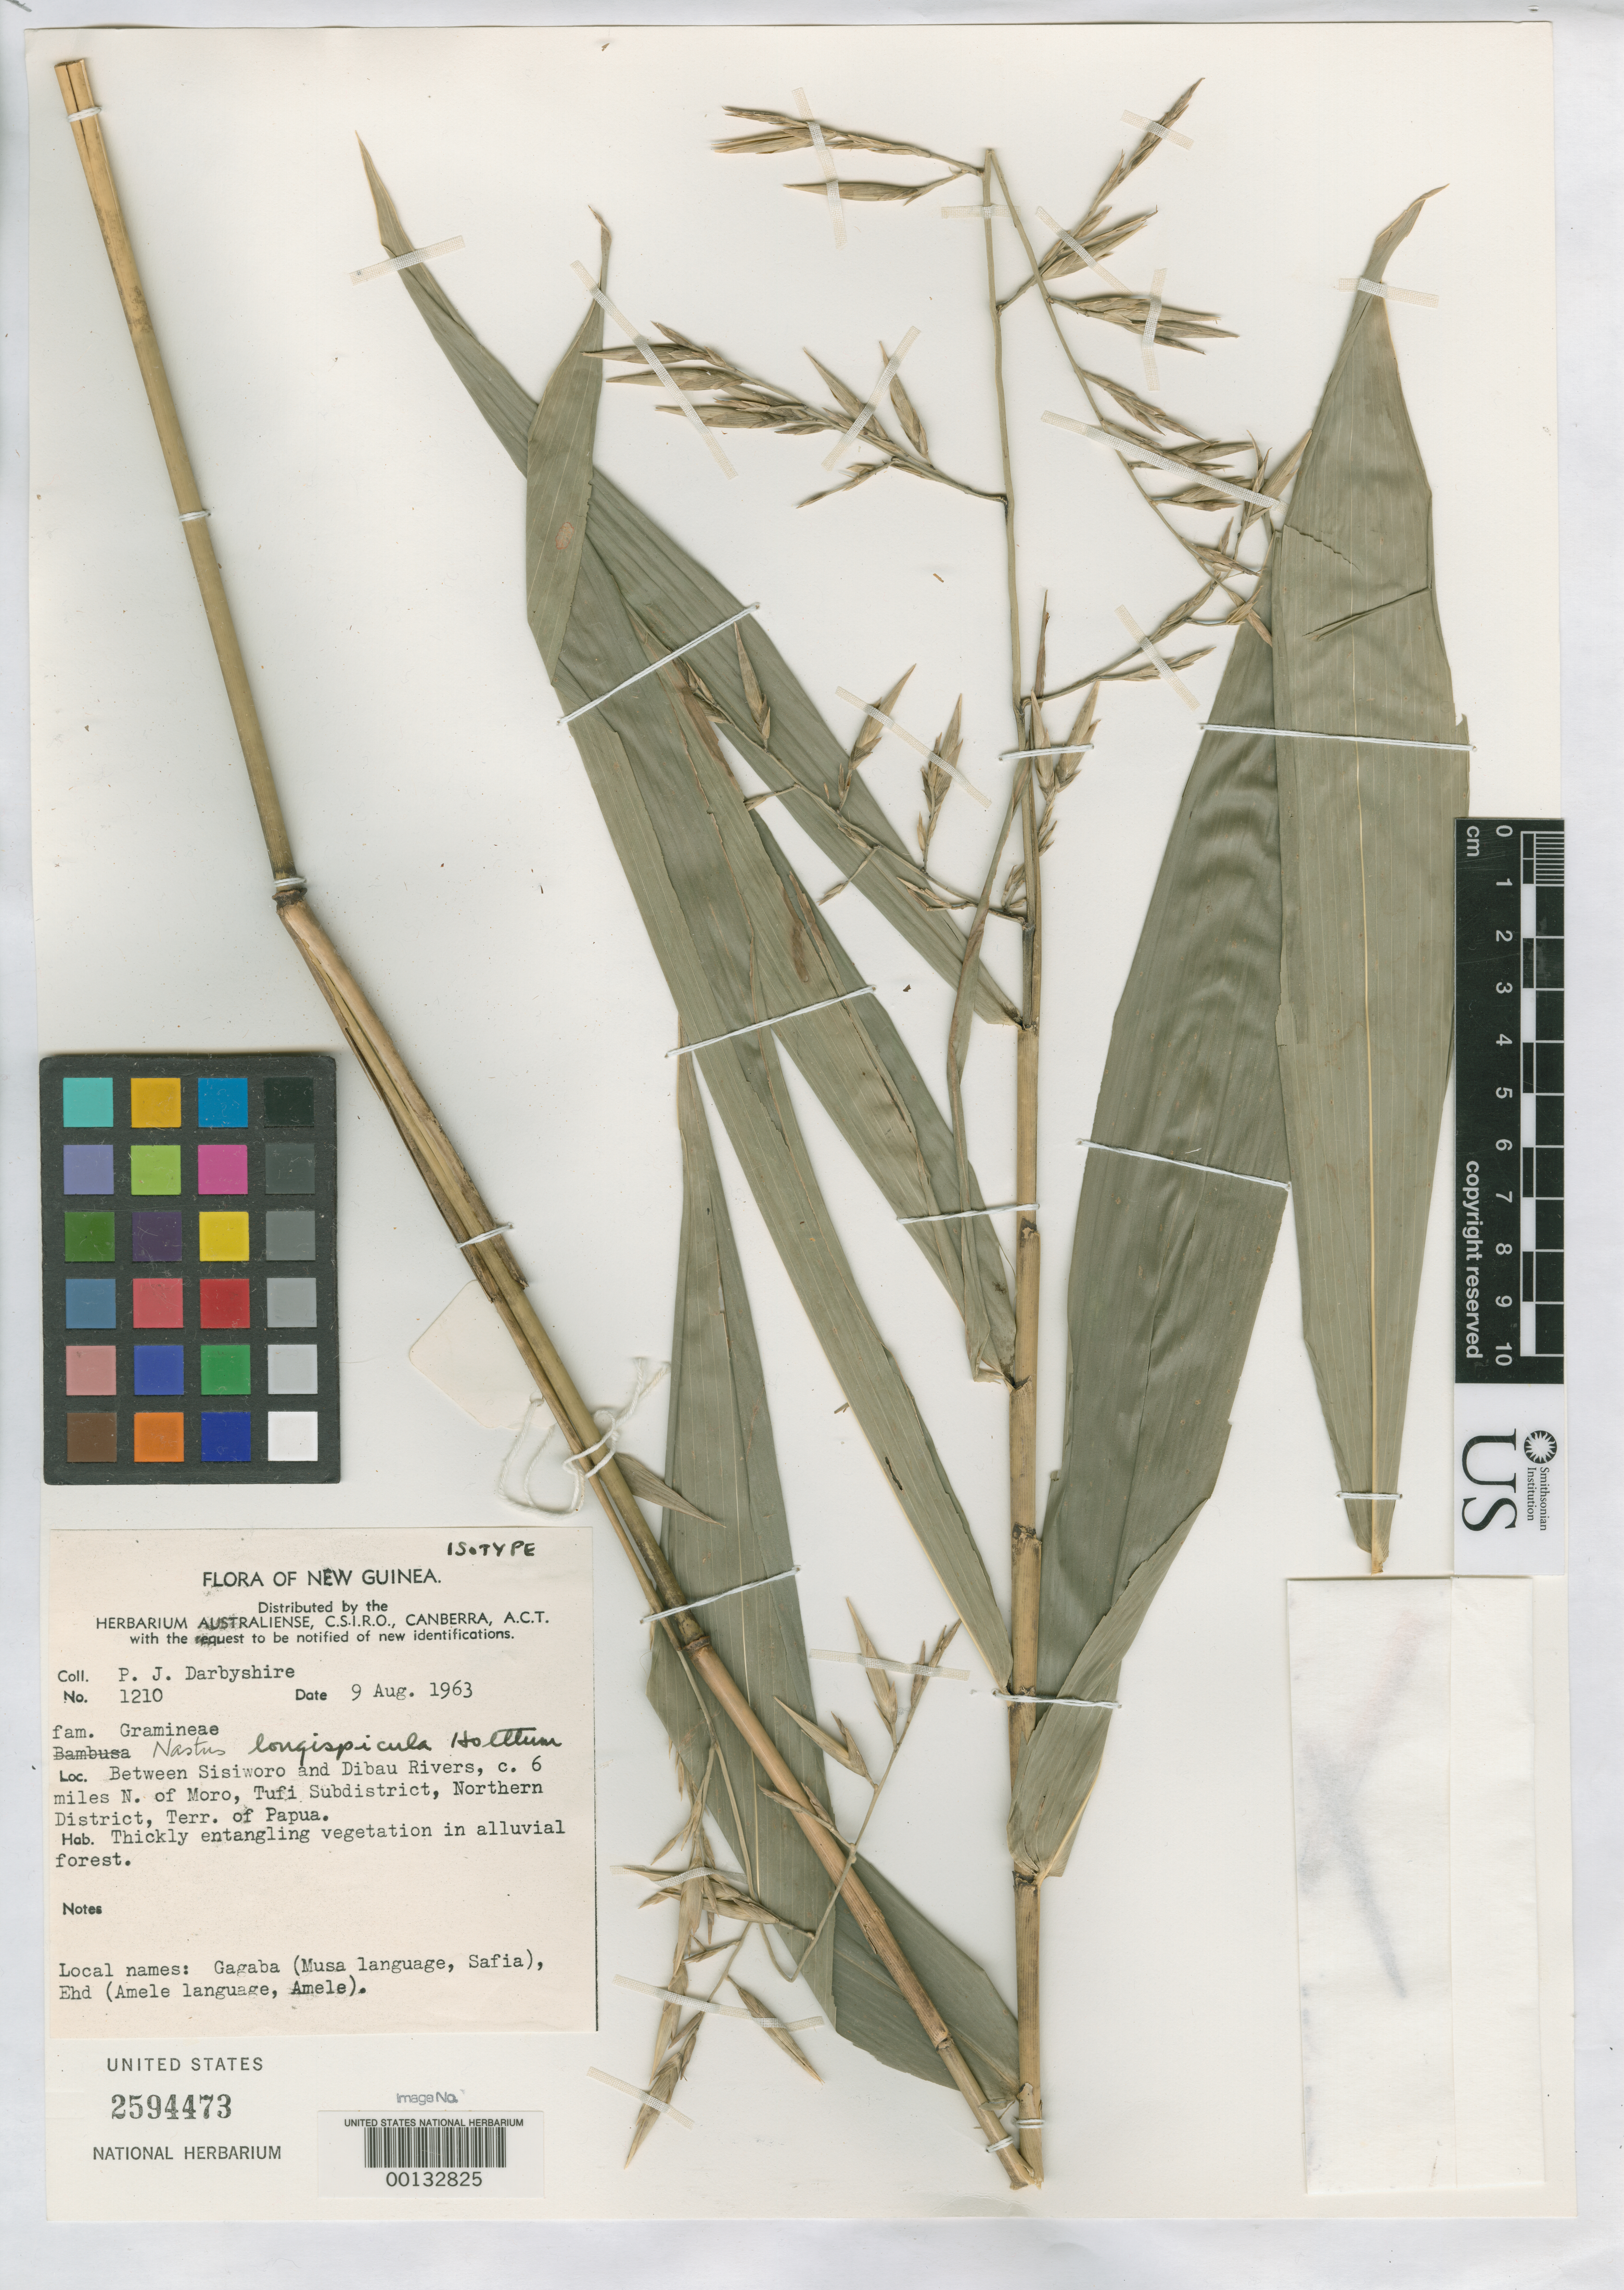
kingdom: Plantae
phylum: Tracheophyta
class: Liliopsida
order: Poales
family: Poaceae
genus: Nastus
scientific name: Nastus longispicula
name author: Holttum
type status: Isotype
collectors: P. Darbyshire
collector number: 1210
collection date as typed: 09 Aug 1963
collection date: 1963-08-09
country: Papua New Guinea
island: New Guinea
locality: Between Sisiworo & Dibau rivers, 6 mi N of Moro.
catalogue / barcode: US 2594473